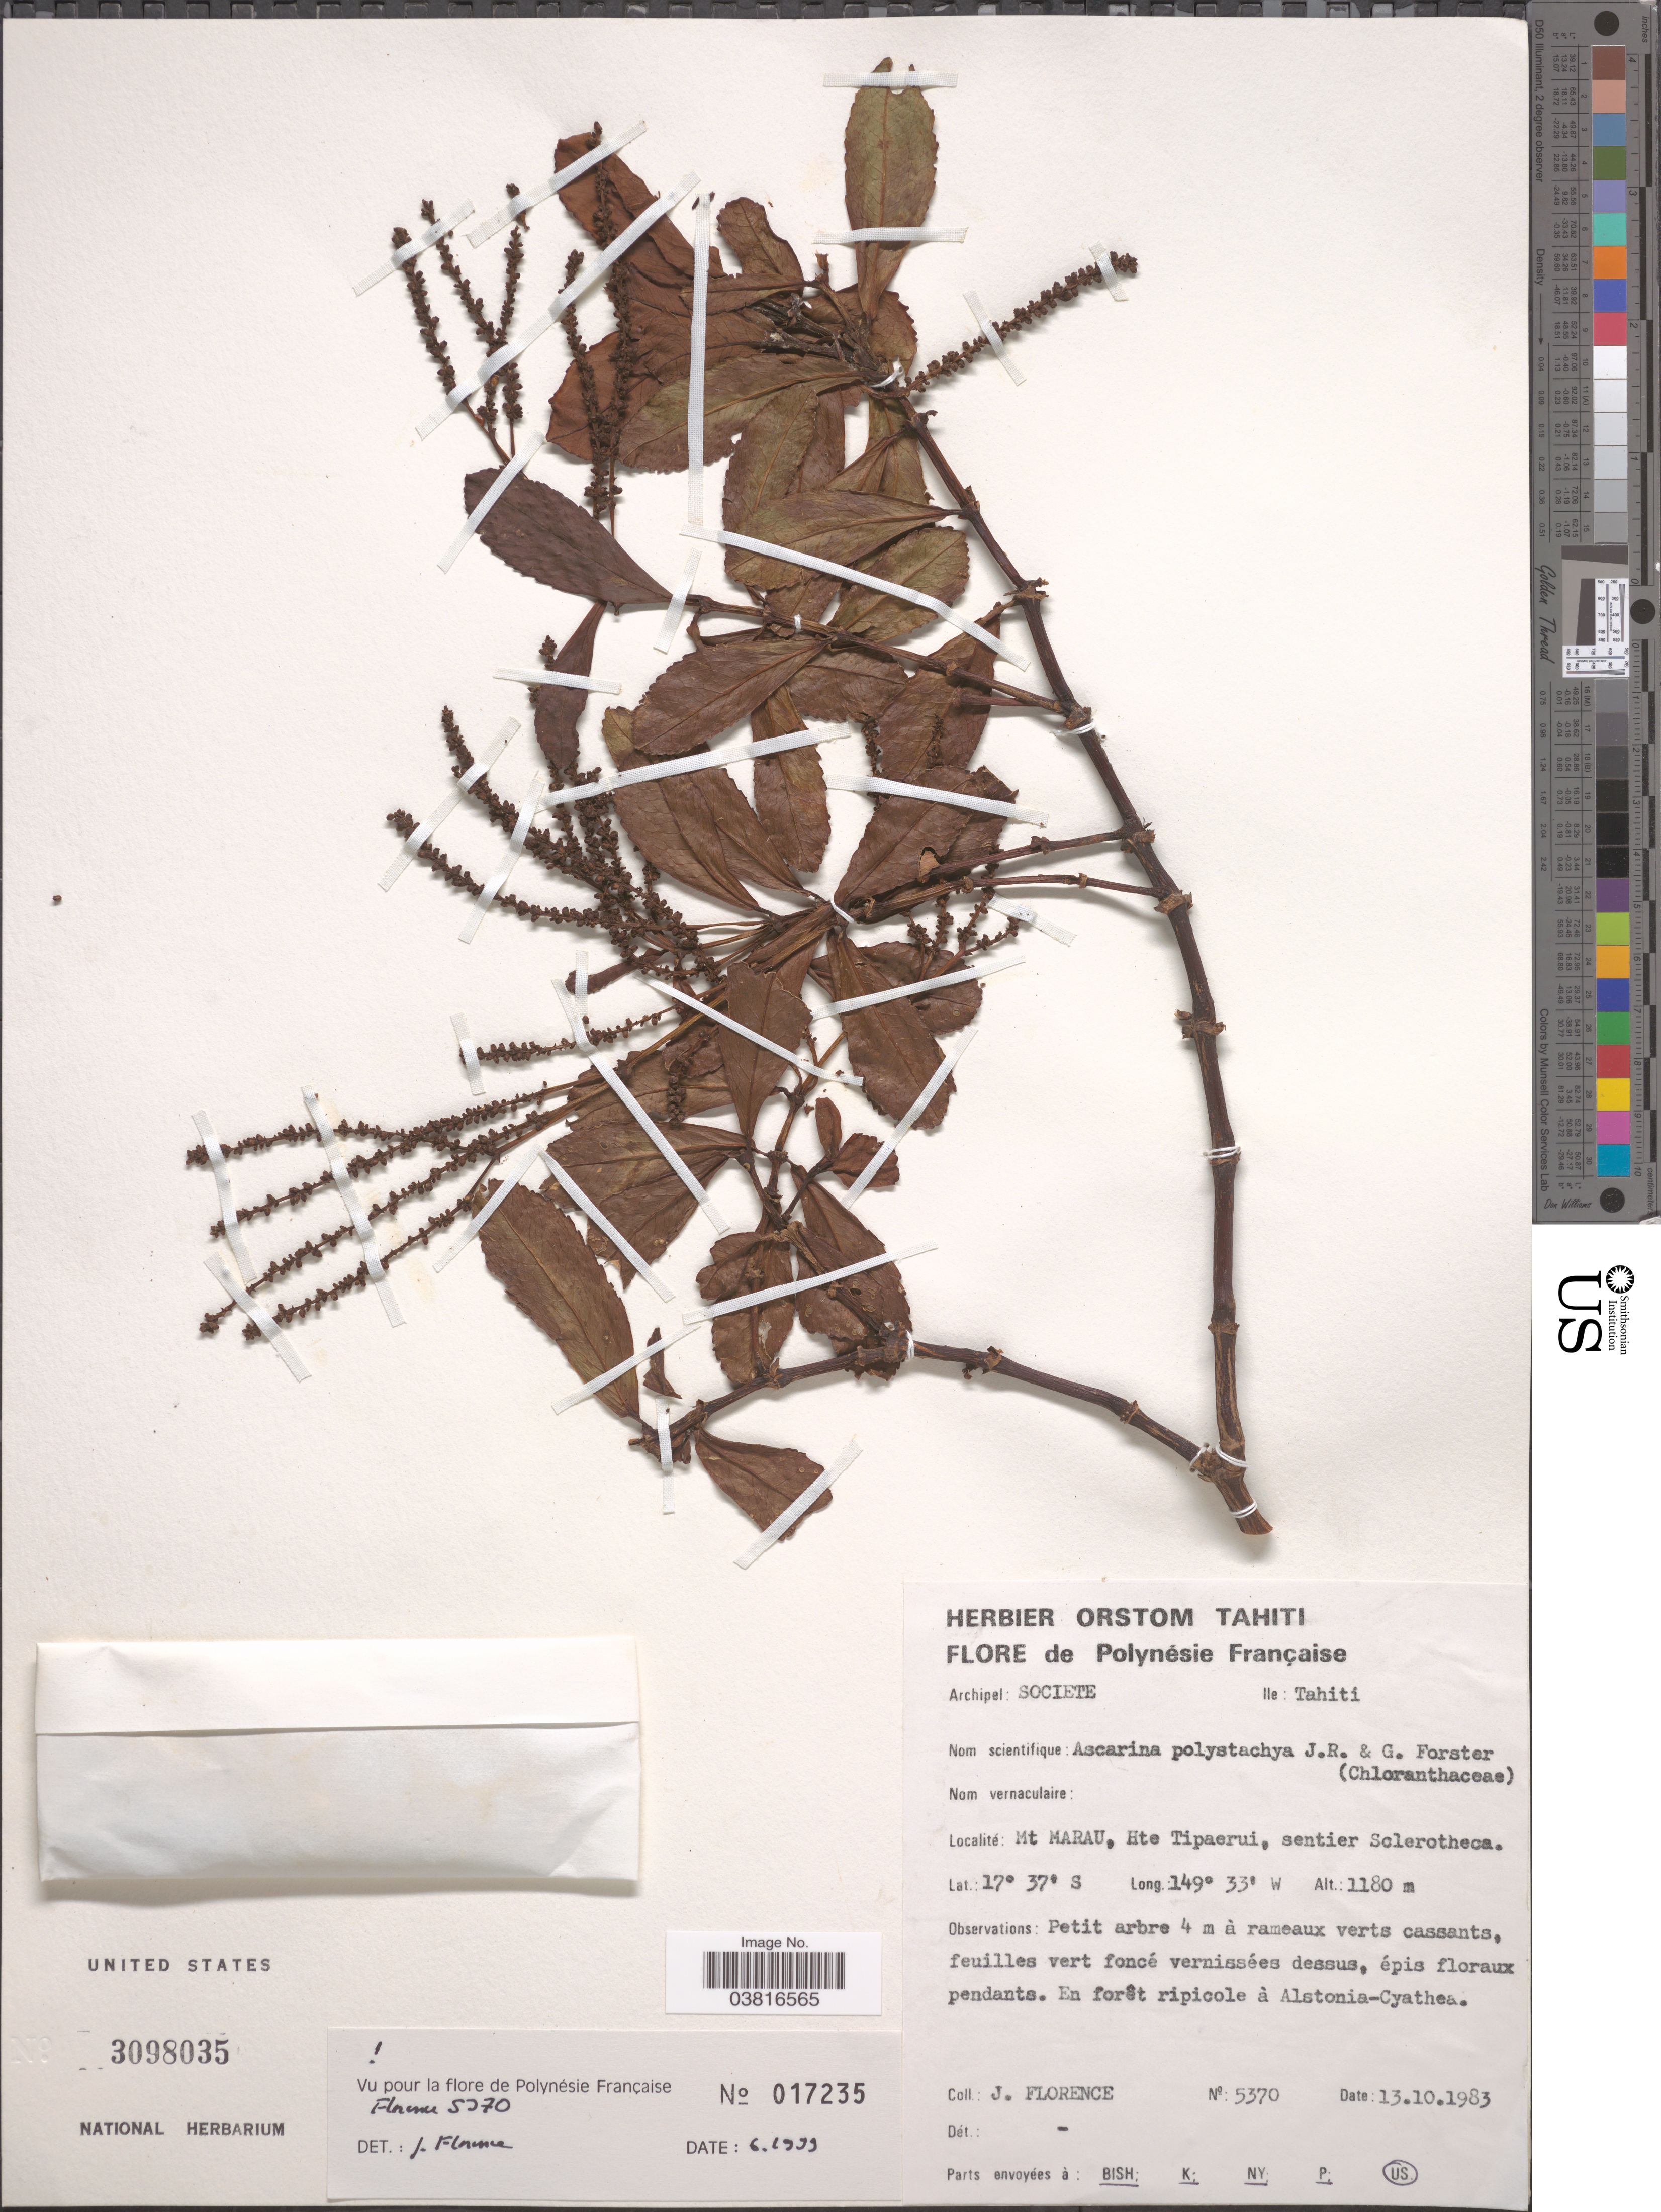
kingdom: Plantae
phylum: Tracheophyta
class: Magnoliopsida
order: Chloranthales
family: Chloranthaceae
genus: Ascarina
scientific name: Ascarina polystachya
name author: J.R. Forst. & G. Forst.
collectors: J. Florence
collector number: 5370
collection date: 1983-10-13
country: French Polynesia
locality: Polynésie Française. Archipel: Societe. Ile: Tahiti. Mt Marau, Hte Tipaerui, sentier Solerotheca.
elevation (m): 1180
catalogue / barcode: US 3098035